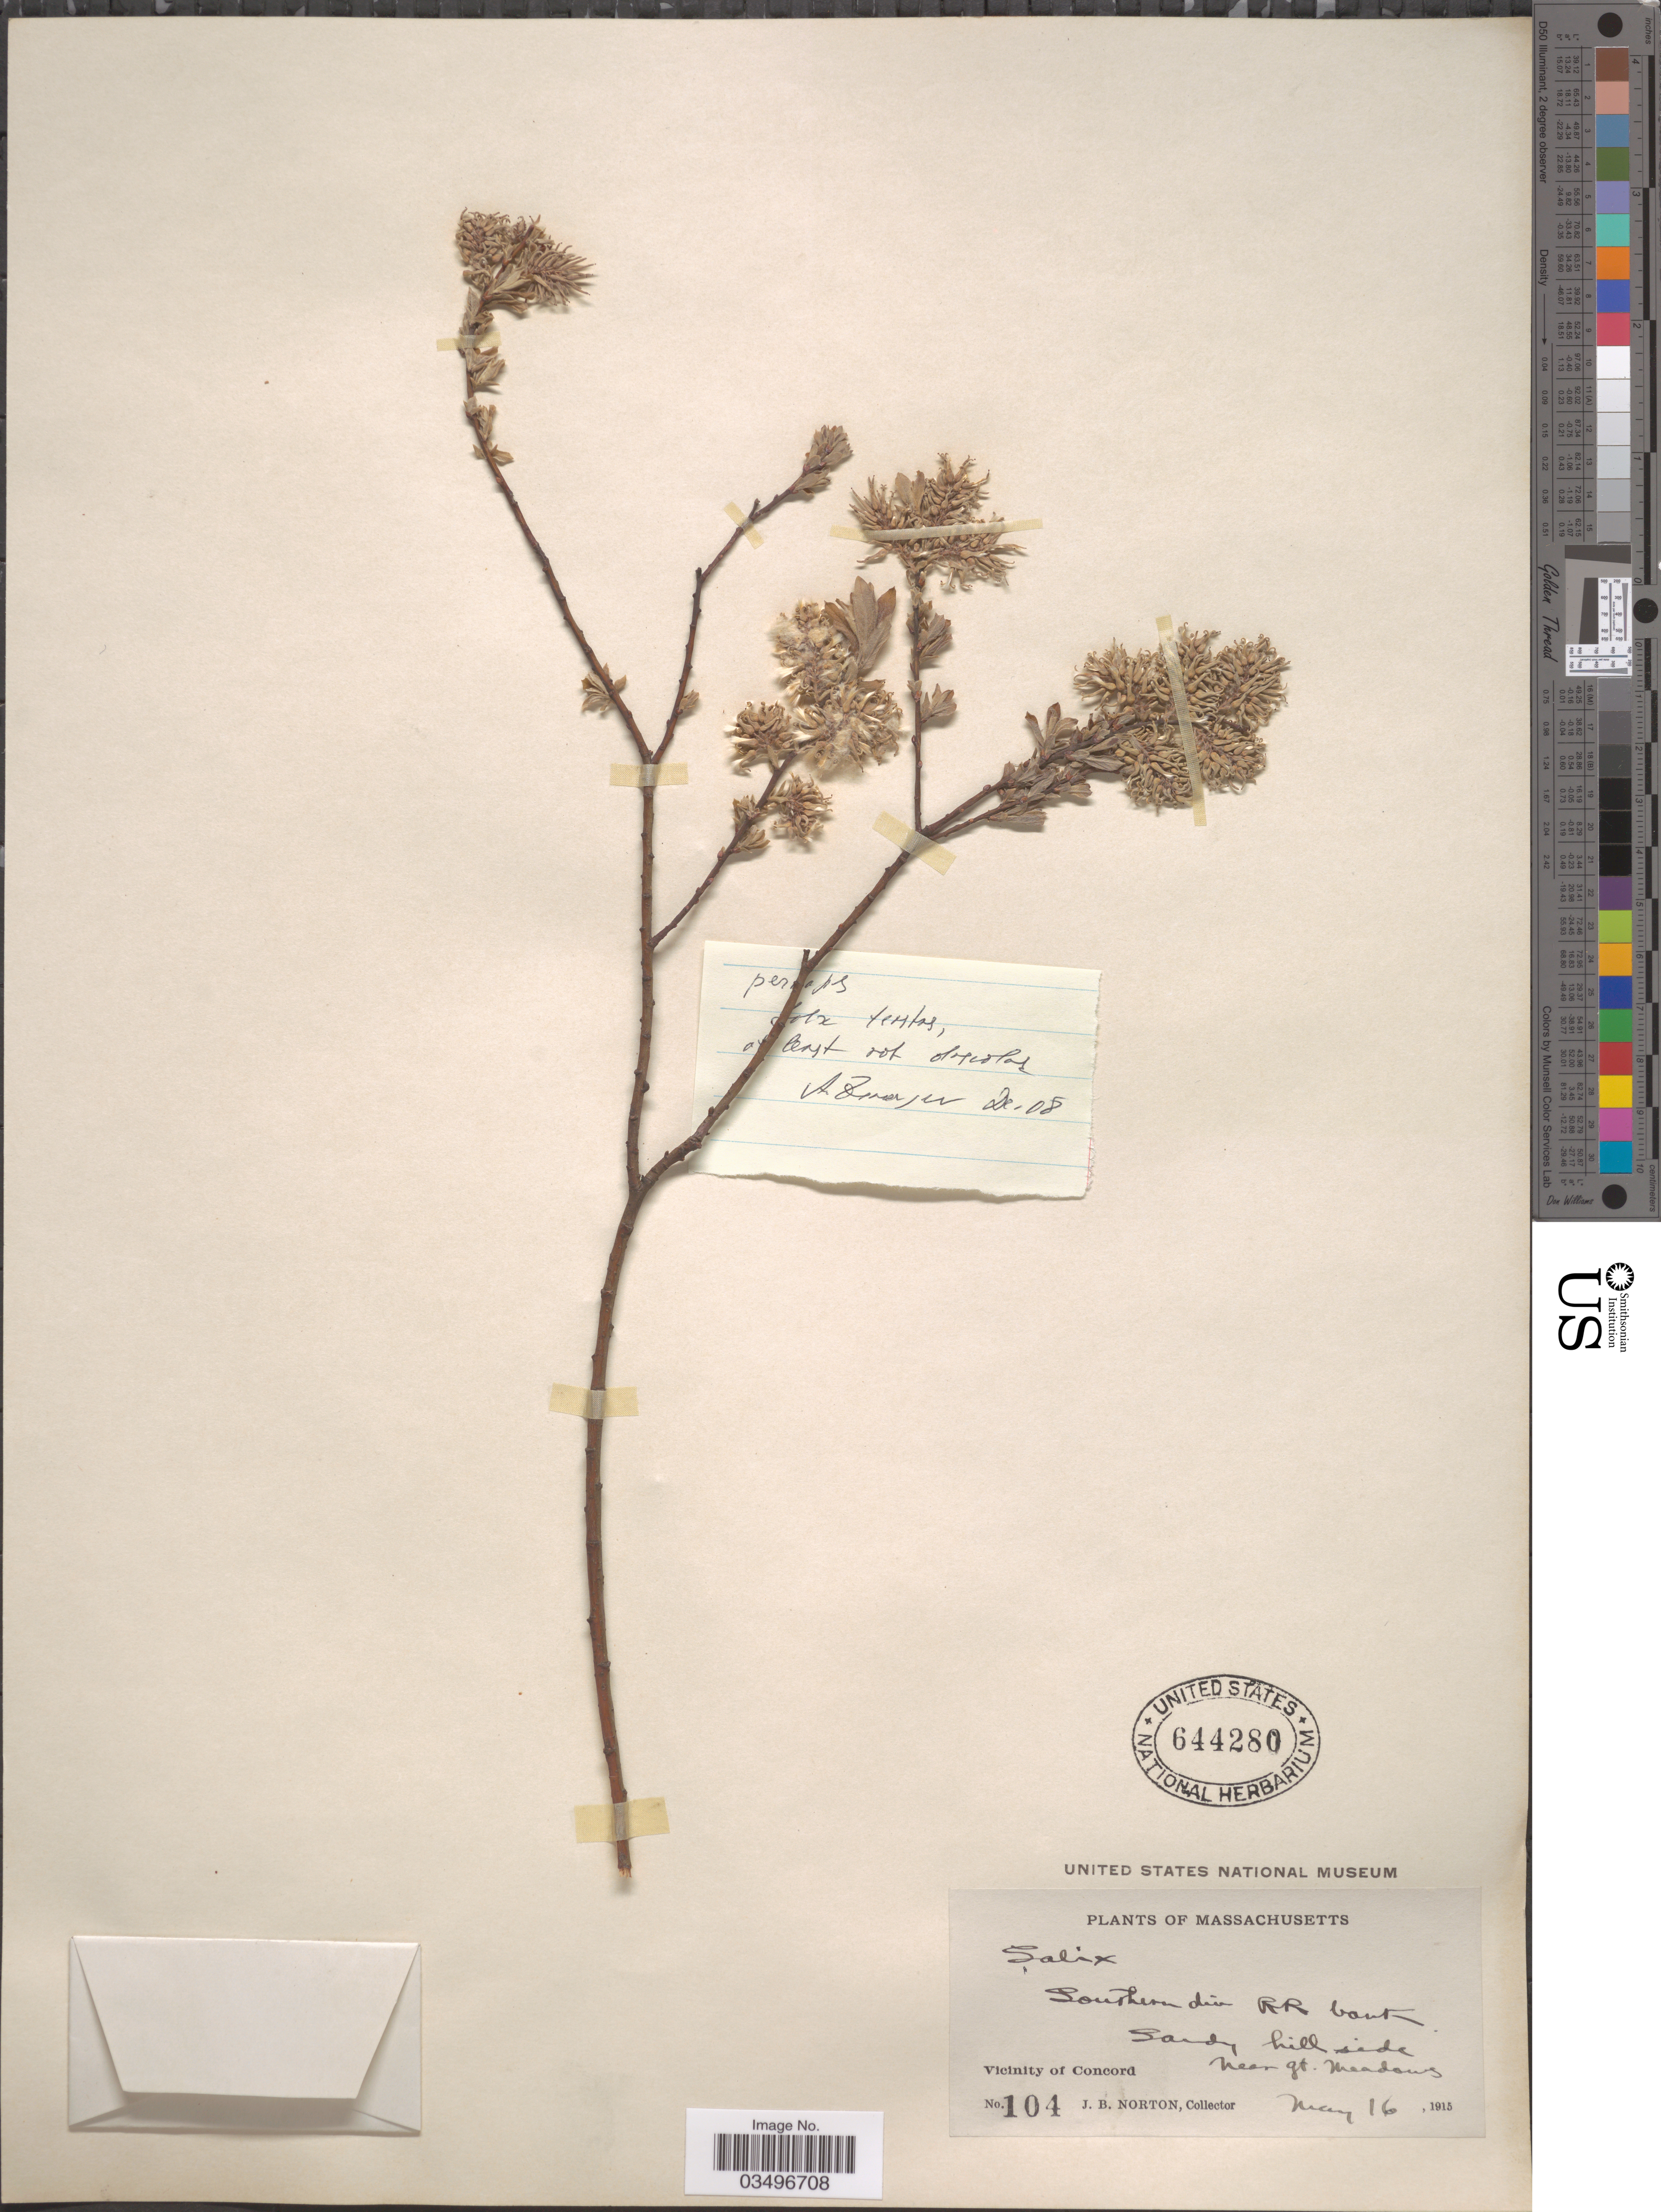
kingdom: Plantae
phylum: Tracheophyta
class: Magnoliopsida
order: Malpighiales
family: Salicaceae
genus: Salix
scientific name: Salix discolor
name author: Muhl.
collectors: J. B. Norton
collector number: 104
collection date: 1915-05-16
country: United States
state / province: Massachusetts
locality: Southern div. RR bank. Sandy hill side near Gt. Meadows. Vicinity of Concord.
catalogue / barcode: US 644280